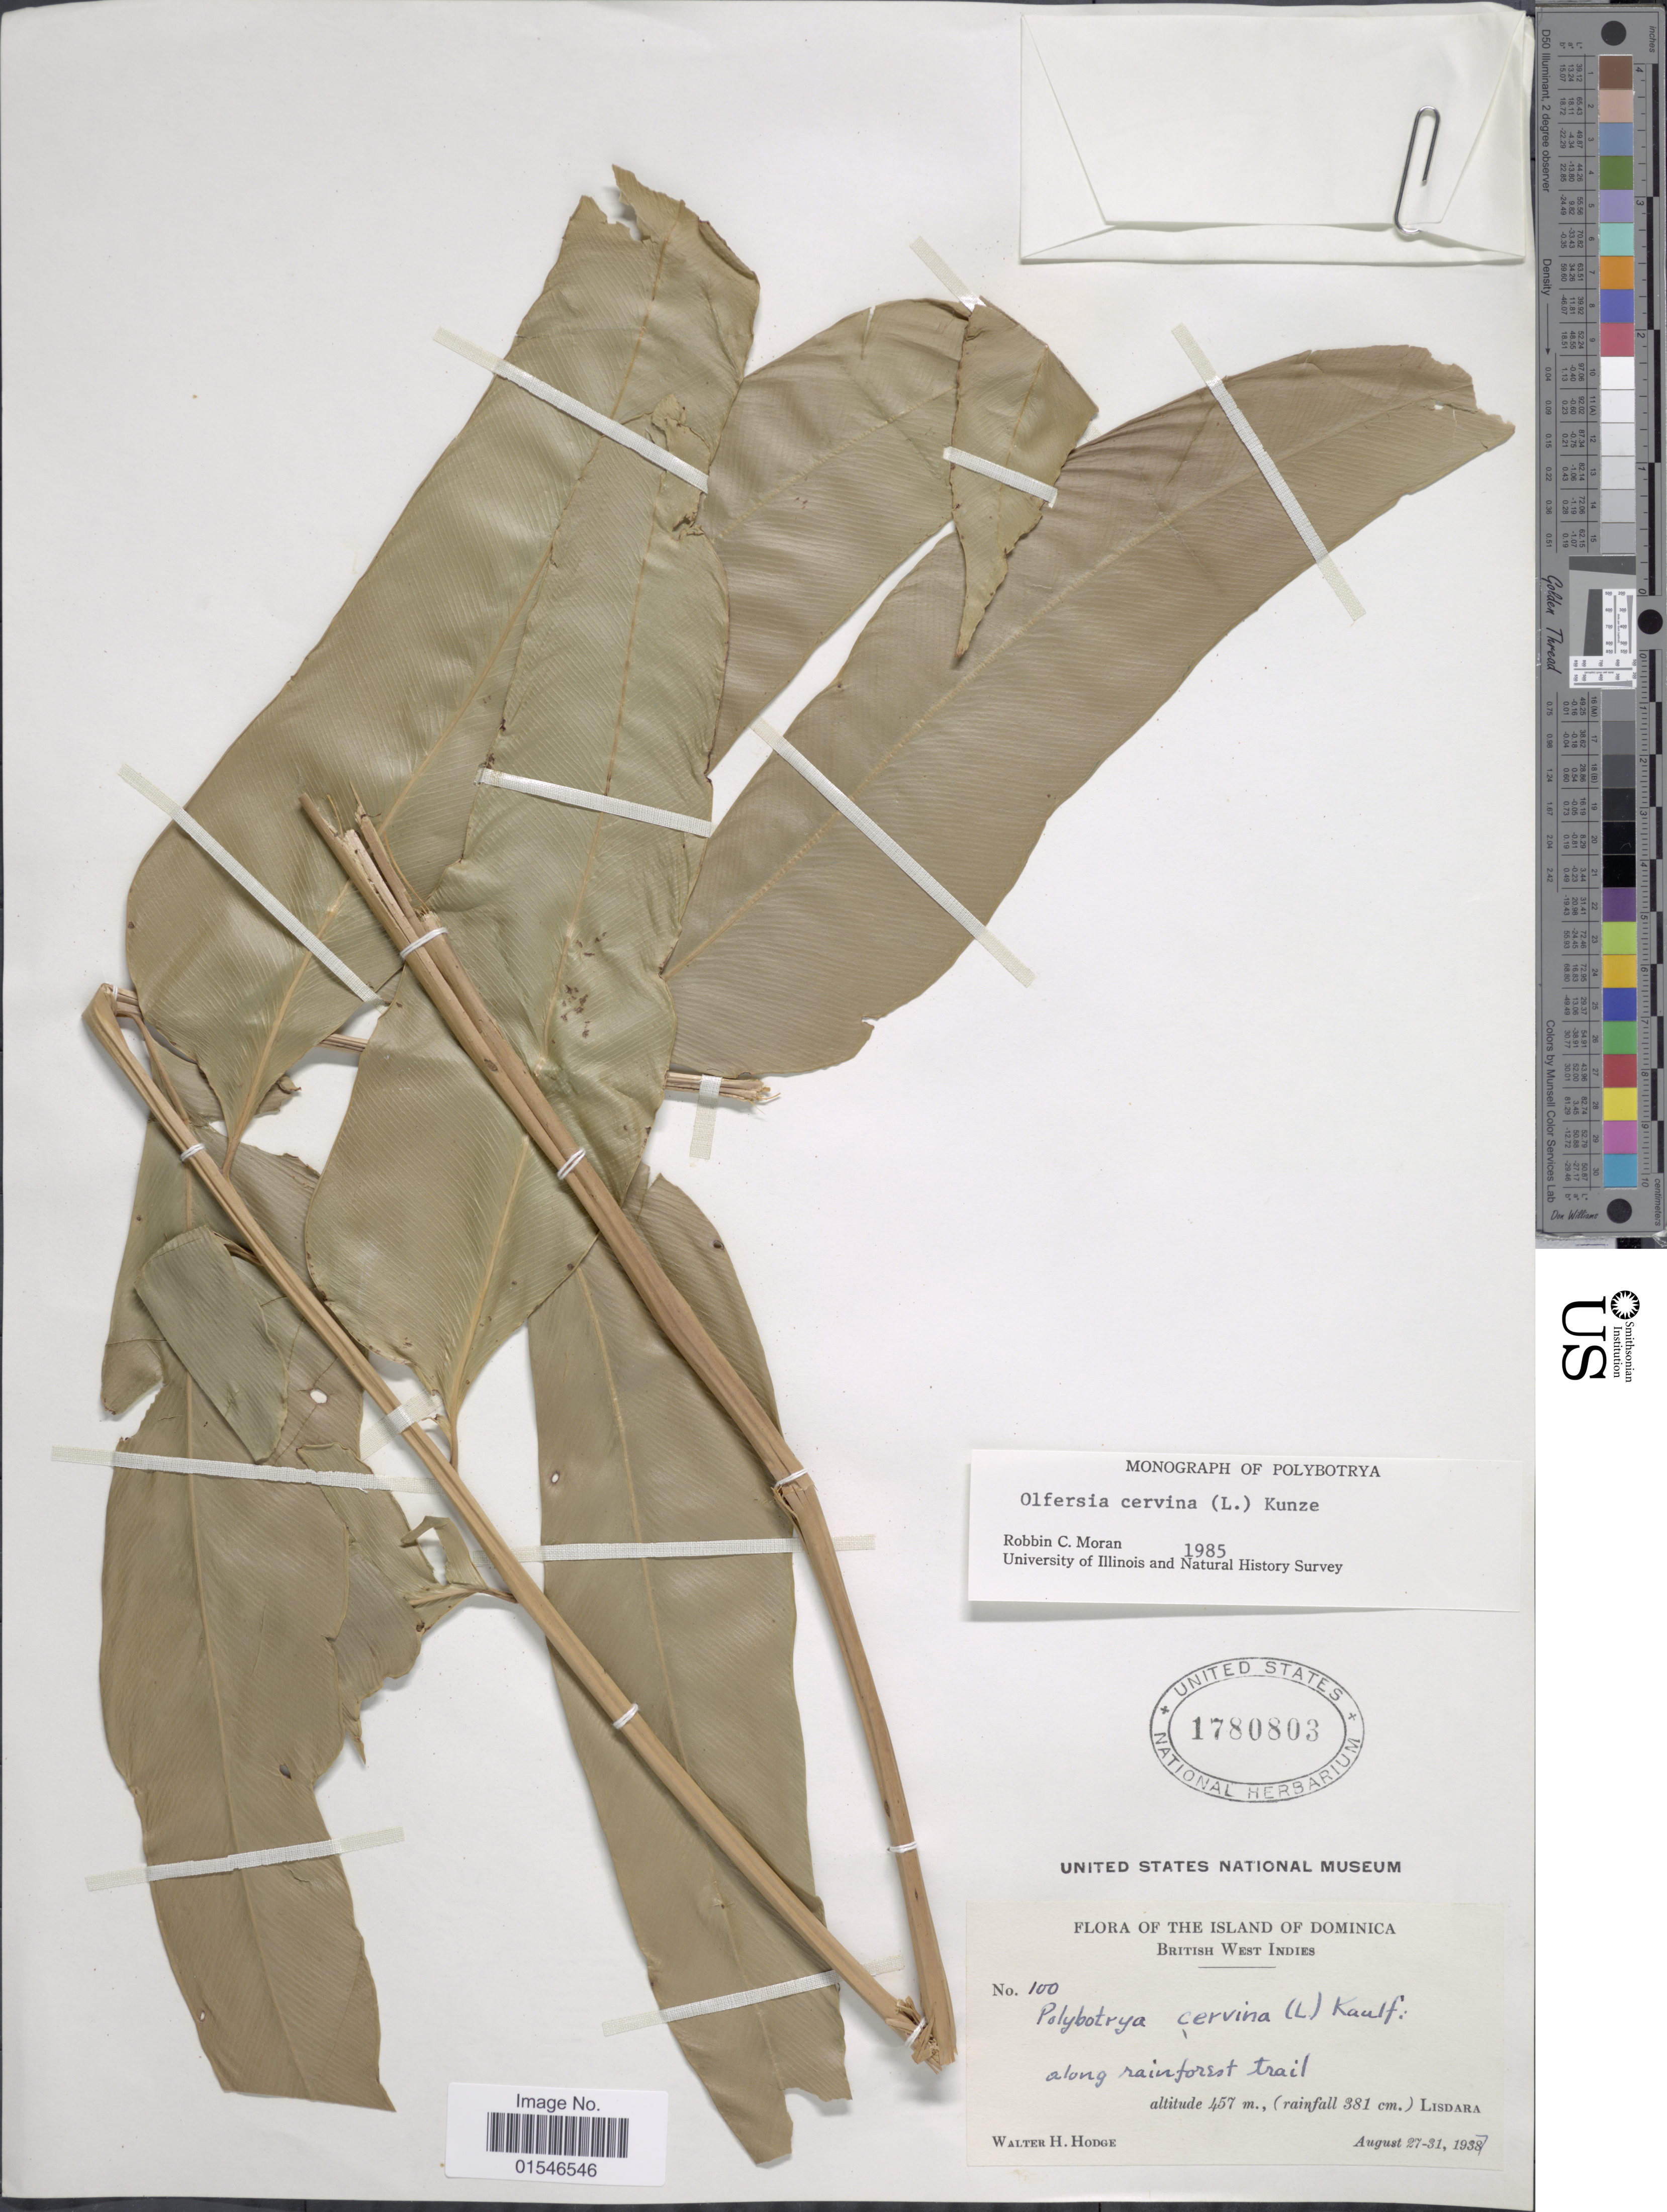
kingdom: Plantae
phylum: Tracheophyta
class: Polypodiopsida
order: Polypodiales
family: Dryopteridaceae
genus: Olfersia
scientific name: Olfersia cervina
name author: (L.) Kunze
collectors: W. Hodge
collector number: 100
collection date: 1937-08-27/1937-08-31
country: Dominica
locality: Island of Dominica. British West Indies. Along rainforest trail. Lisdara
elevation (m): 457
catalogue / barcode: US 1780803